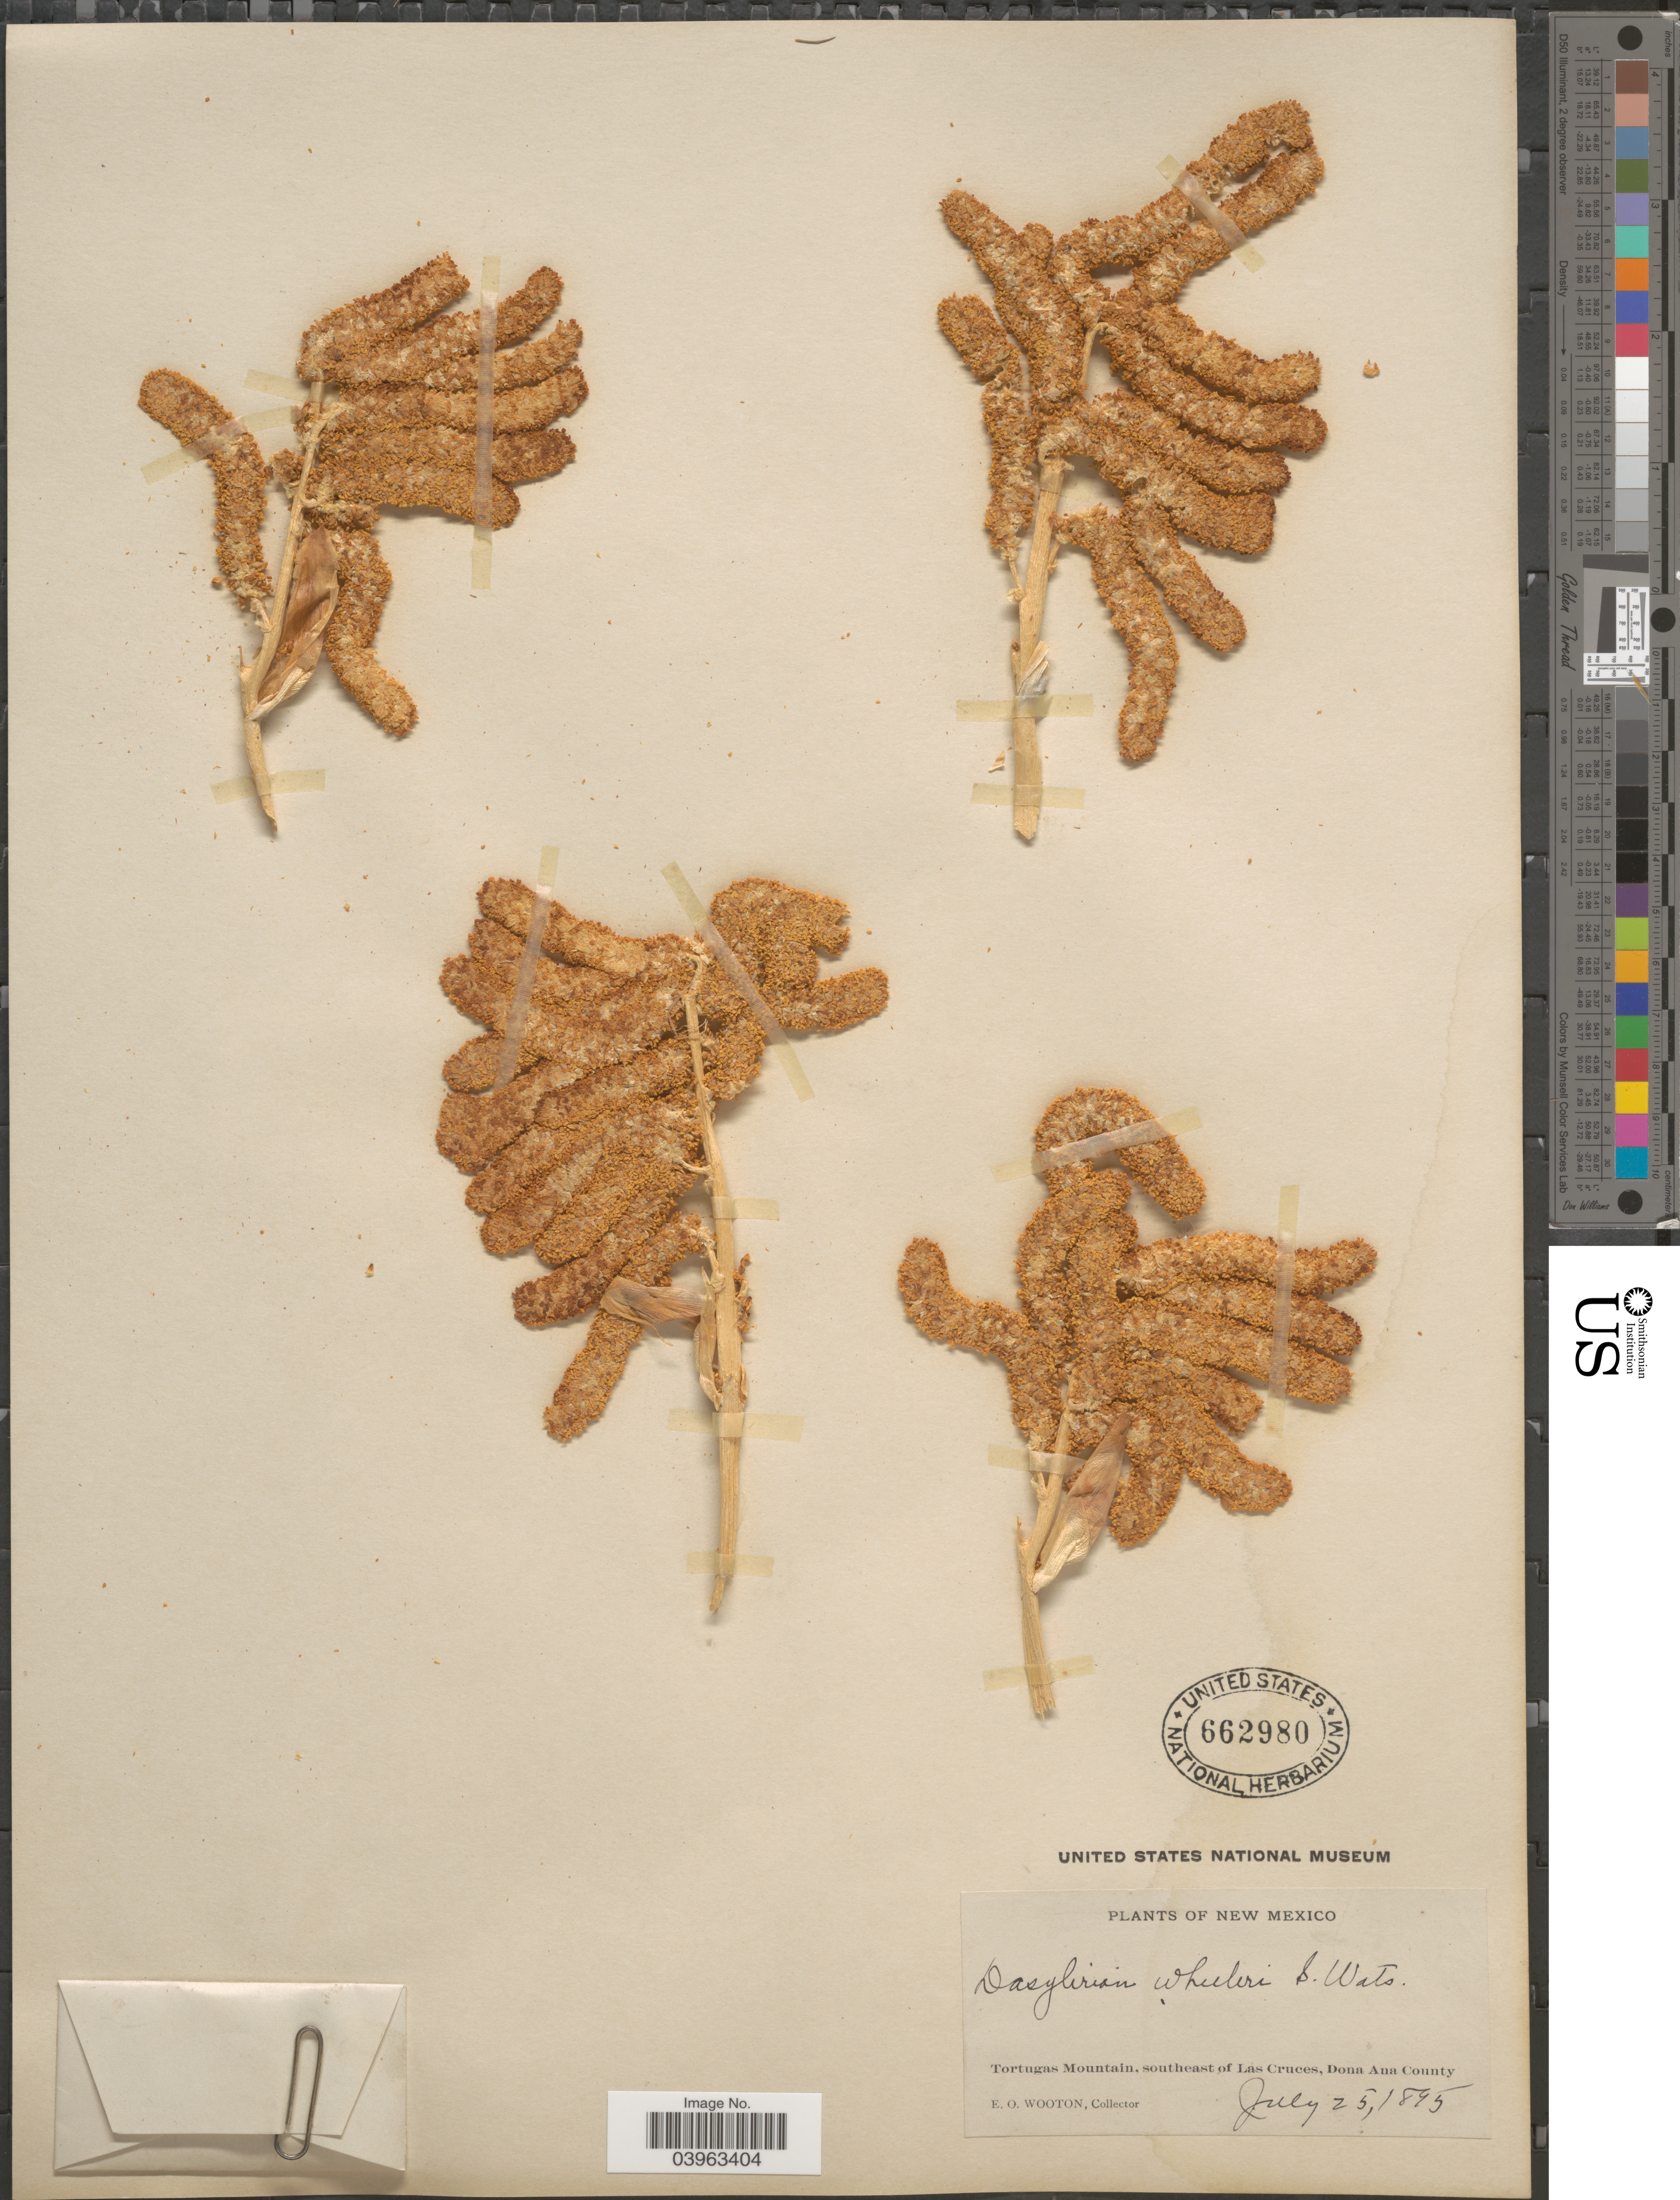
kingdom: Plantae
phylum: Tracheophyta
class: Liliopsida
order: Asparagales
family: Asparagaceae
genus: Dasylirion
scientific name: Dasylirion wheeleri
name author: S. Watson ex Rothr.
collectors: E. O. Wooton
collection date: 1895-07-25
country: United States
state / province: New Mexico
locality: Tortugas Mountain, southeast of Las Cruces, Dona Ana County.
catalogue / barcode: US 662980